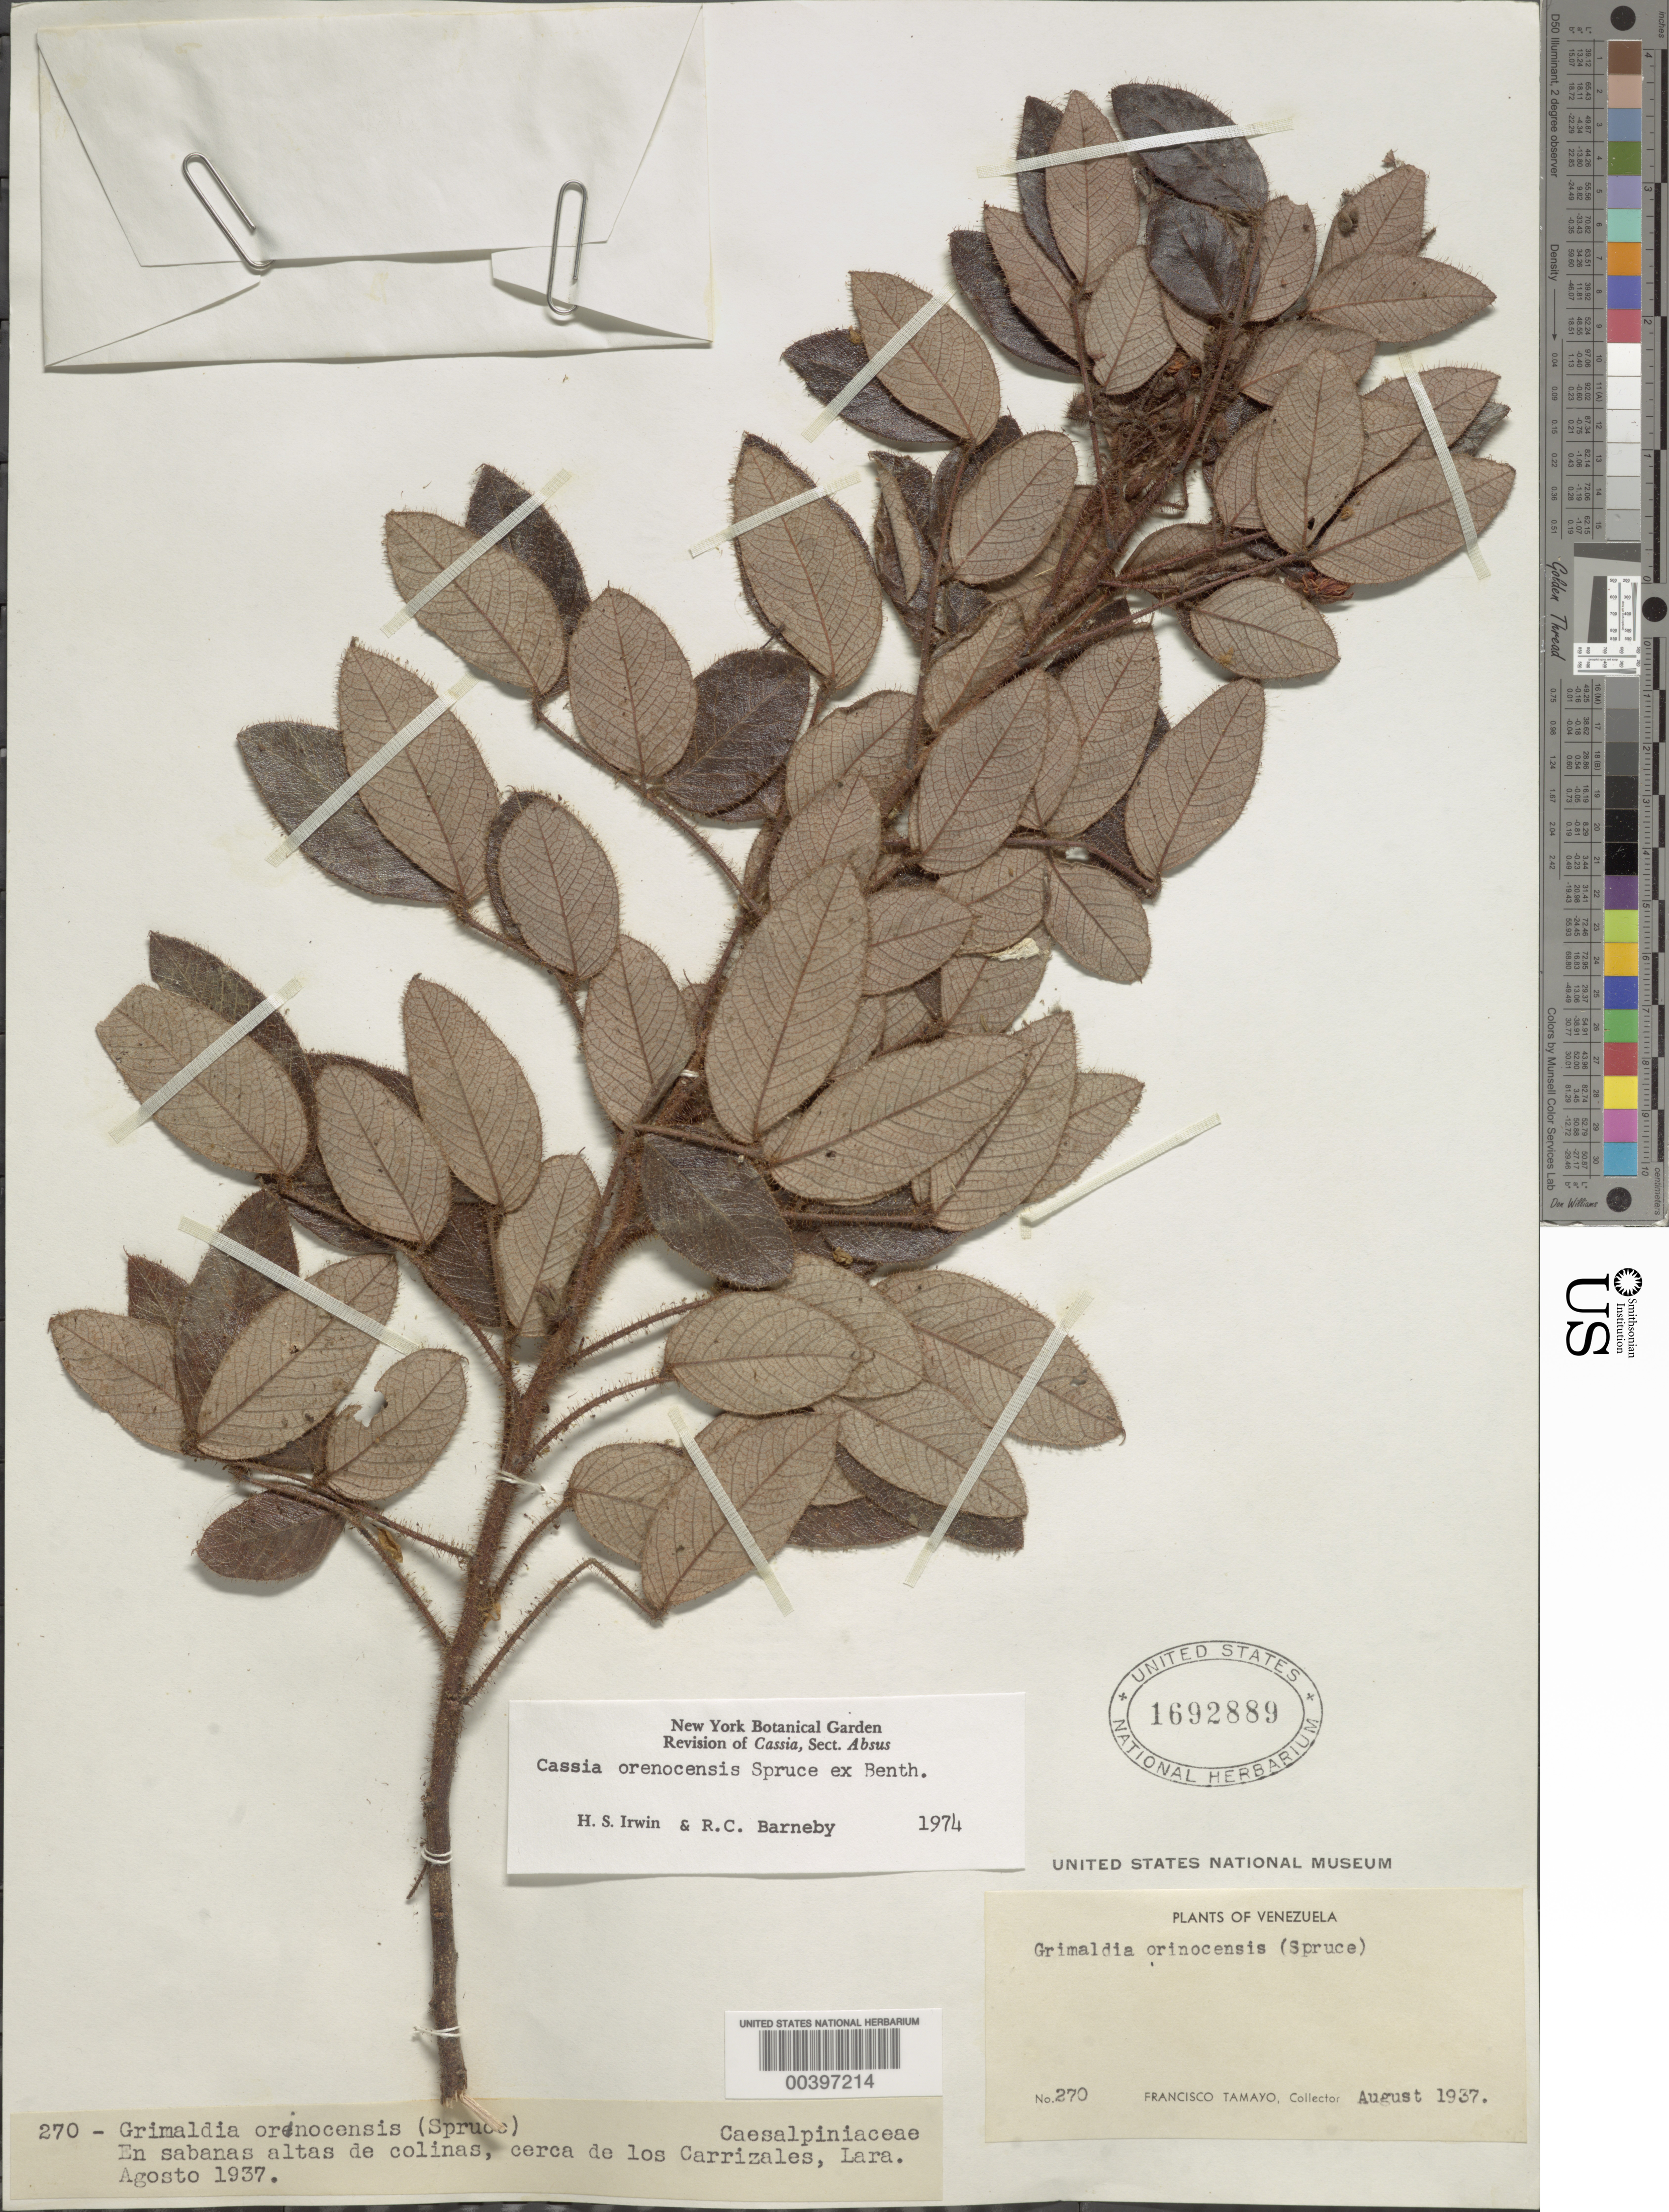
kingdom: Plantae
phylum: Tracheophyta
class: Magnoliopsida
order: Fabales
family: Fabaceae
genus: Chamaecrista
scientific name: Chamaecrista orenocensis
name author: (Spruce ex Benth.) H.S. Irwin & Barneby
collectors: F. Tamayo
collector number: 270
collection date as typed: Aug 1937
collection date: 1937-08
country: Venezuela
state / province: Lara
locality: Cerca de los carrizales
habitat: En sabans altas de colinas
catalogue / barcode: US 1692889